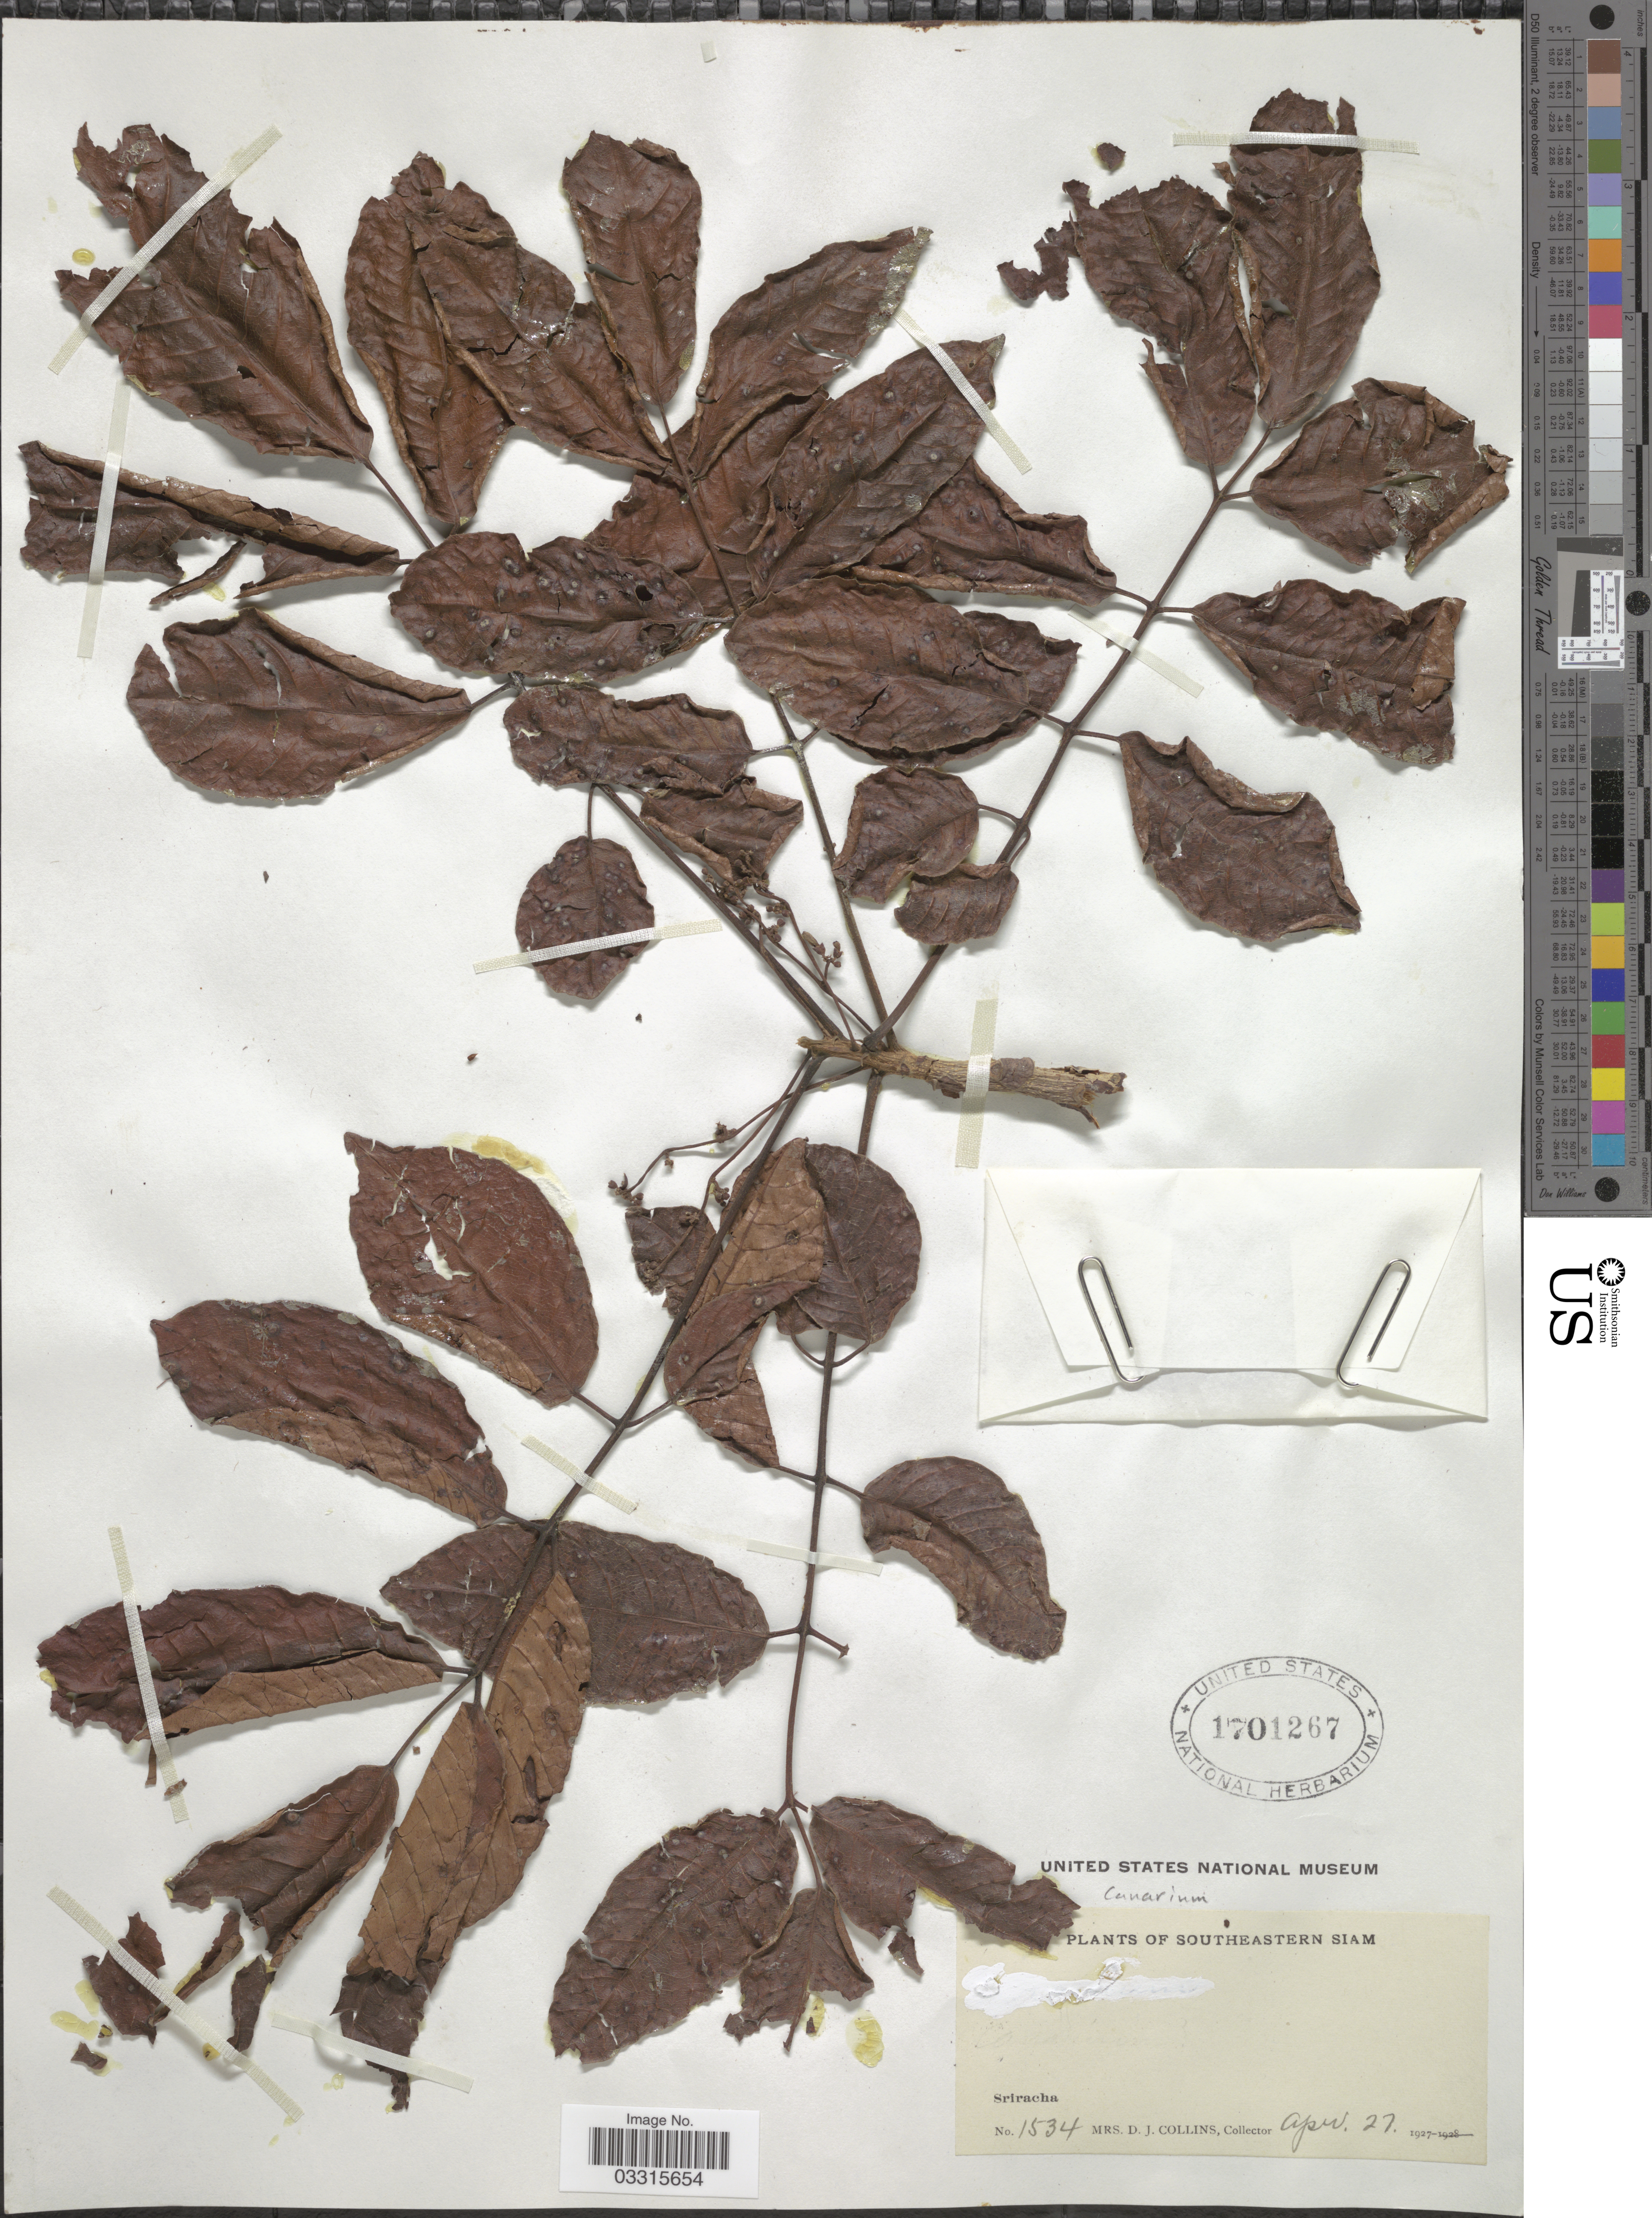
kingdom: Plantae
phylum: Tracheophyta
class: Magnoliopsida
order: Sapindales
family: Burseraceae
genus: Canarium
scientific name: Canarium sp.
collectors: Mrs. D. J. Collins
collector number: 1534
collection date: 1927-04-27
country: Thailand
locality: Southeastern Siam. Sriracha.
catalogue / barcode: US 1701267